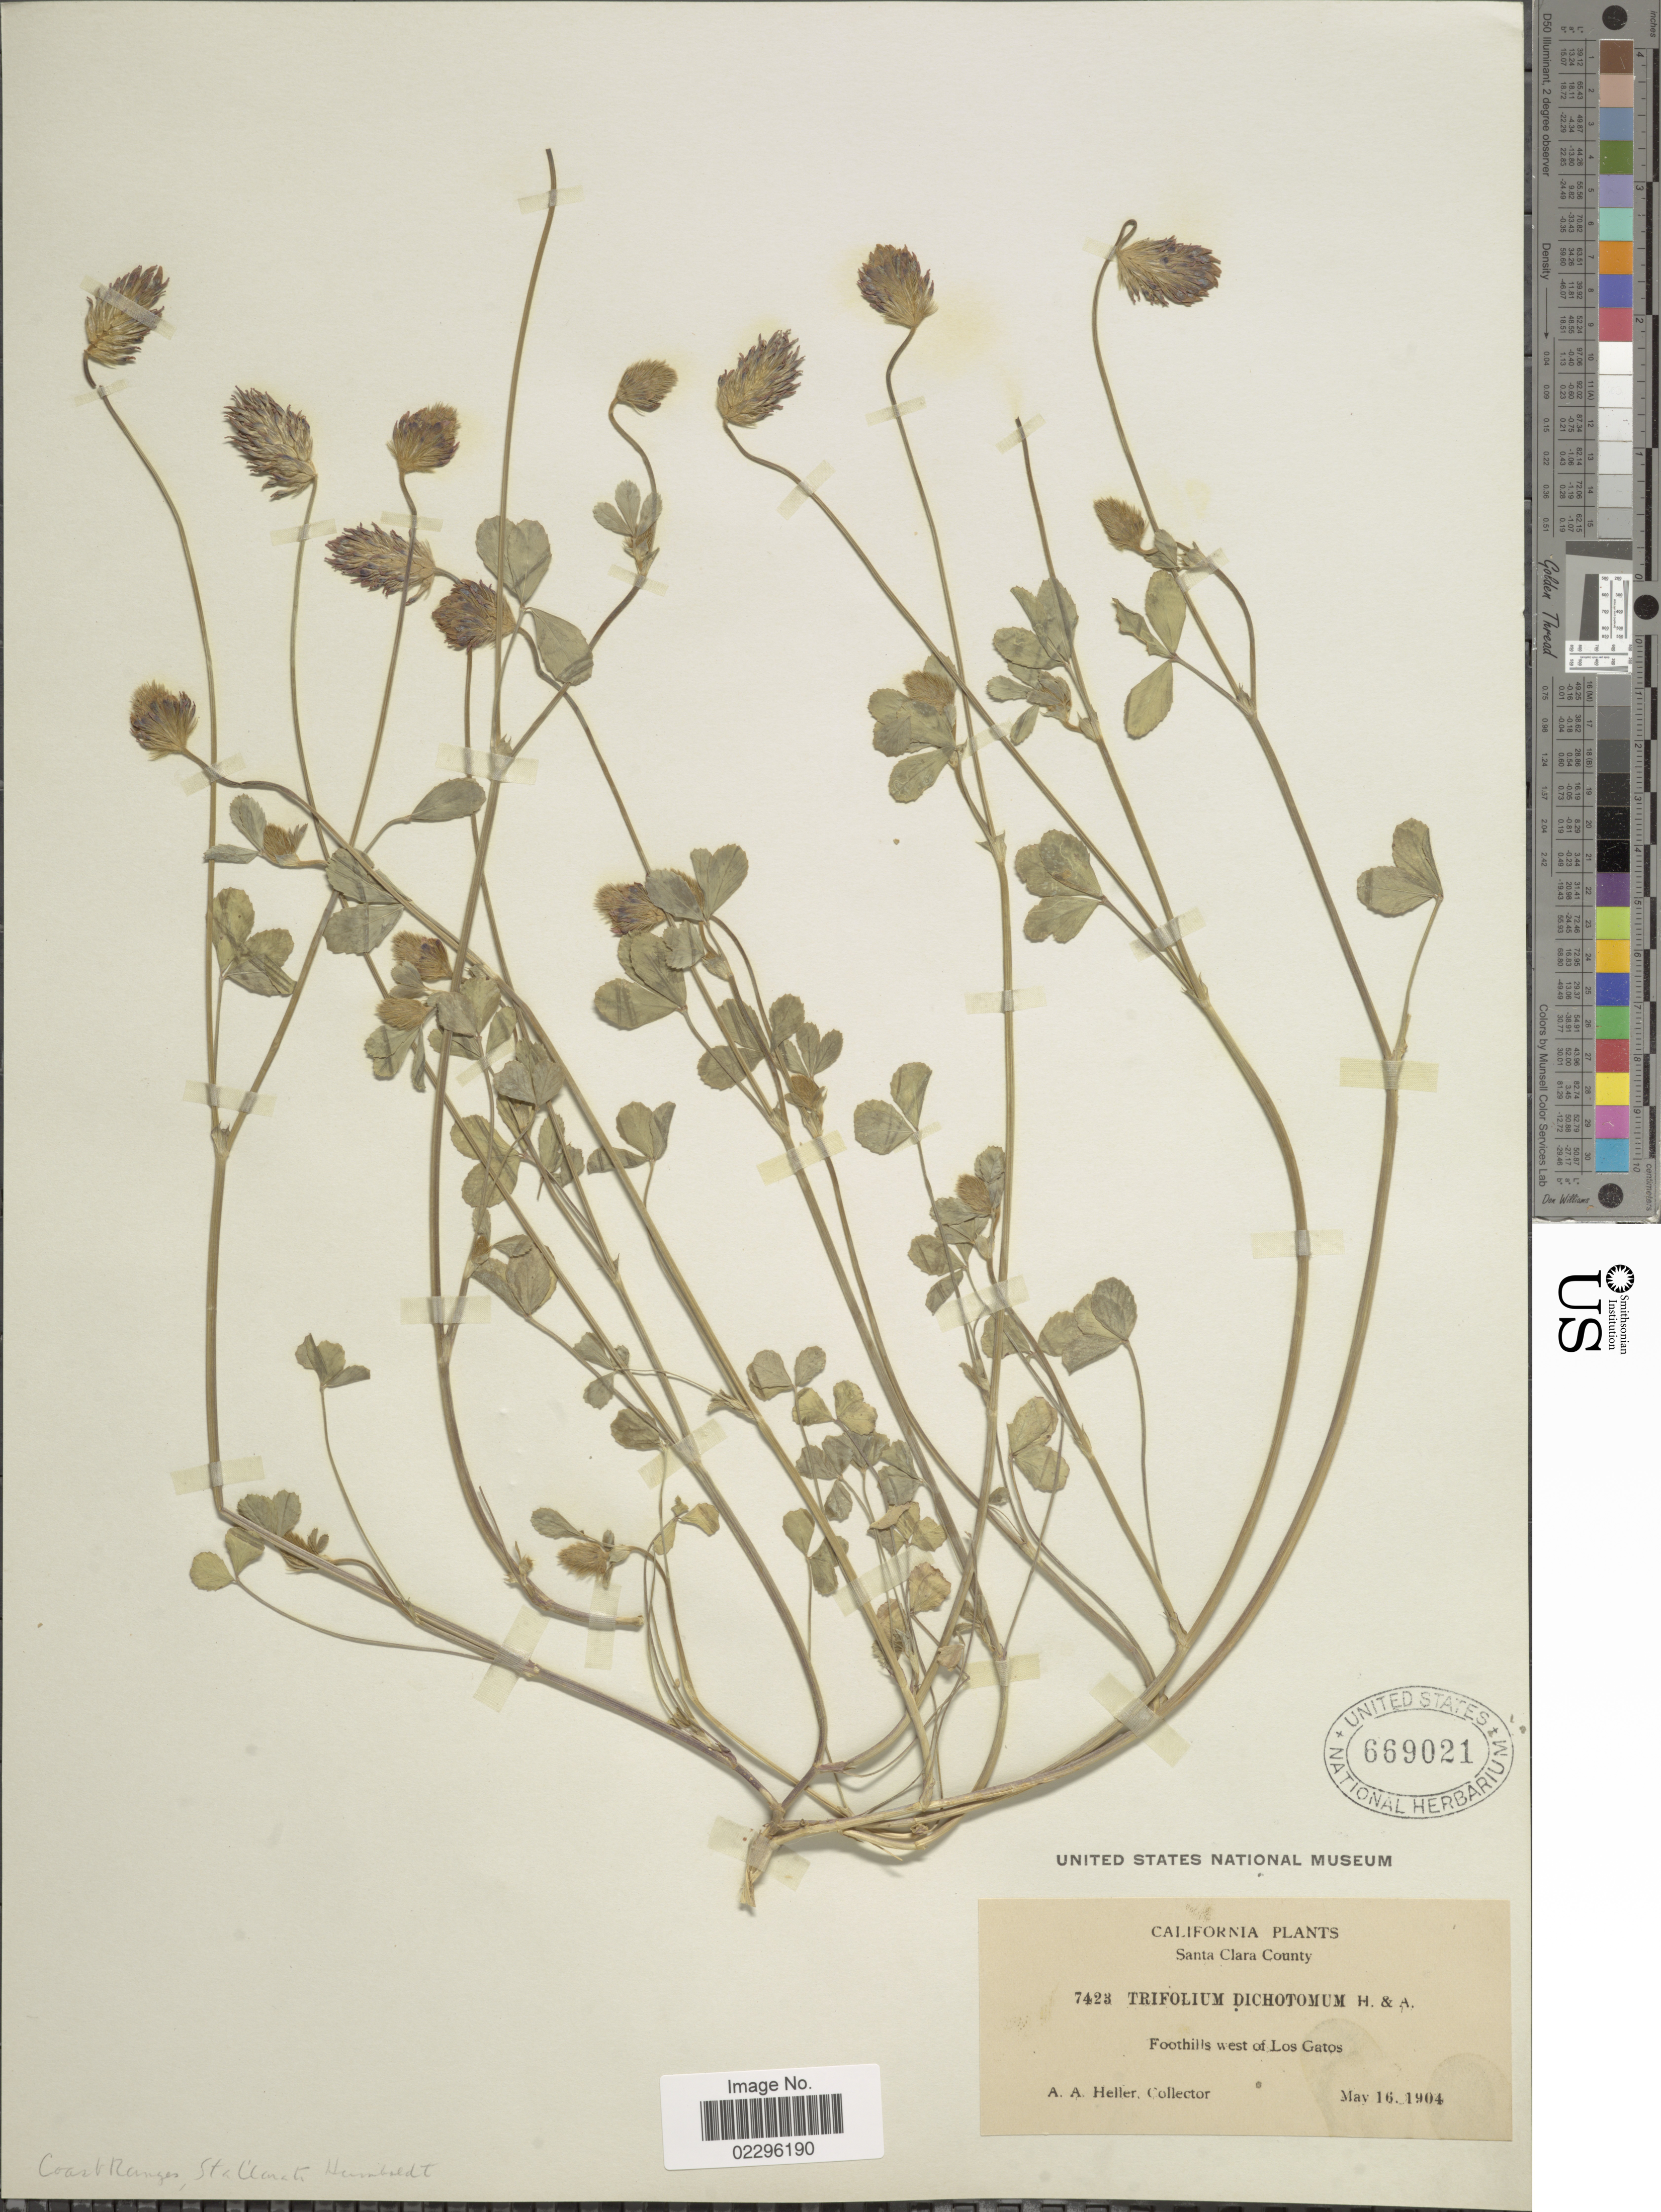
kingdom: Plantae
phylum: Tracheophyta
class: Magnoliopsida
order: Fabales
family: Fabaceae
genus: Trifolium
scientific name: Trifolium dichotomum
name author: Hook. & Arn.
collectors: A. A. Heller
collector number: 7423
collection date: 1904-05-16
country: United States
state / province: California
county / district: Santa Clara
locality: Santa Clara County, Foothills west of Los Gatos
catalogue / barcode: US 669021